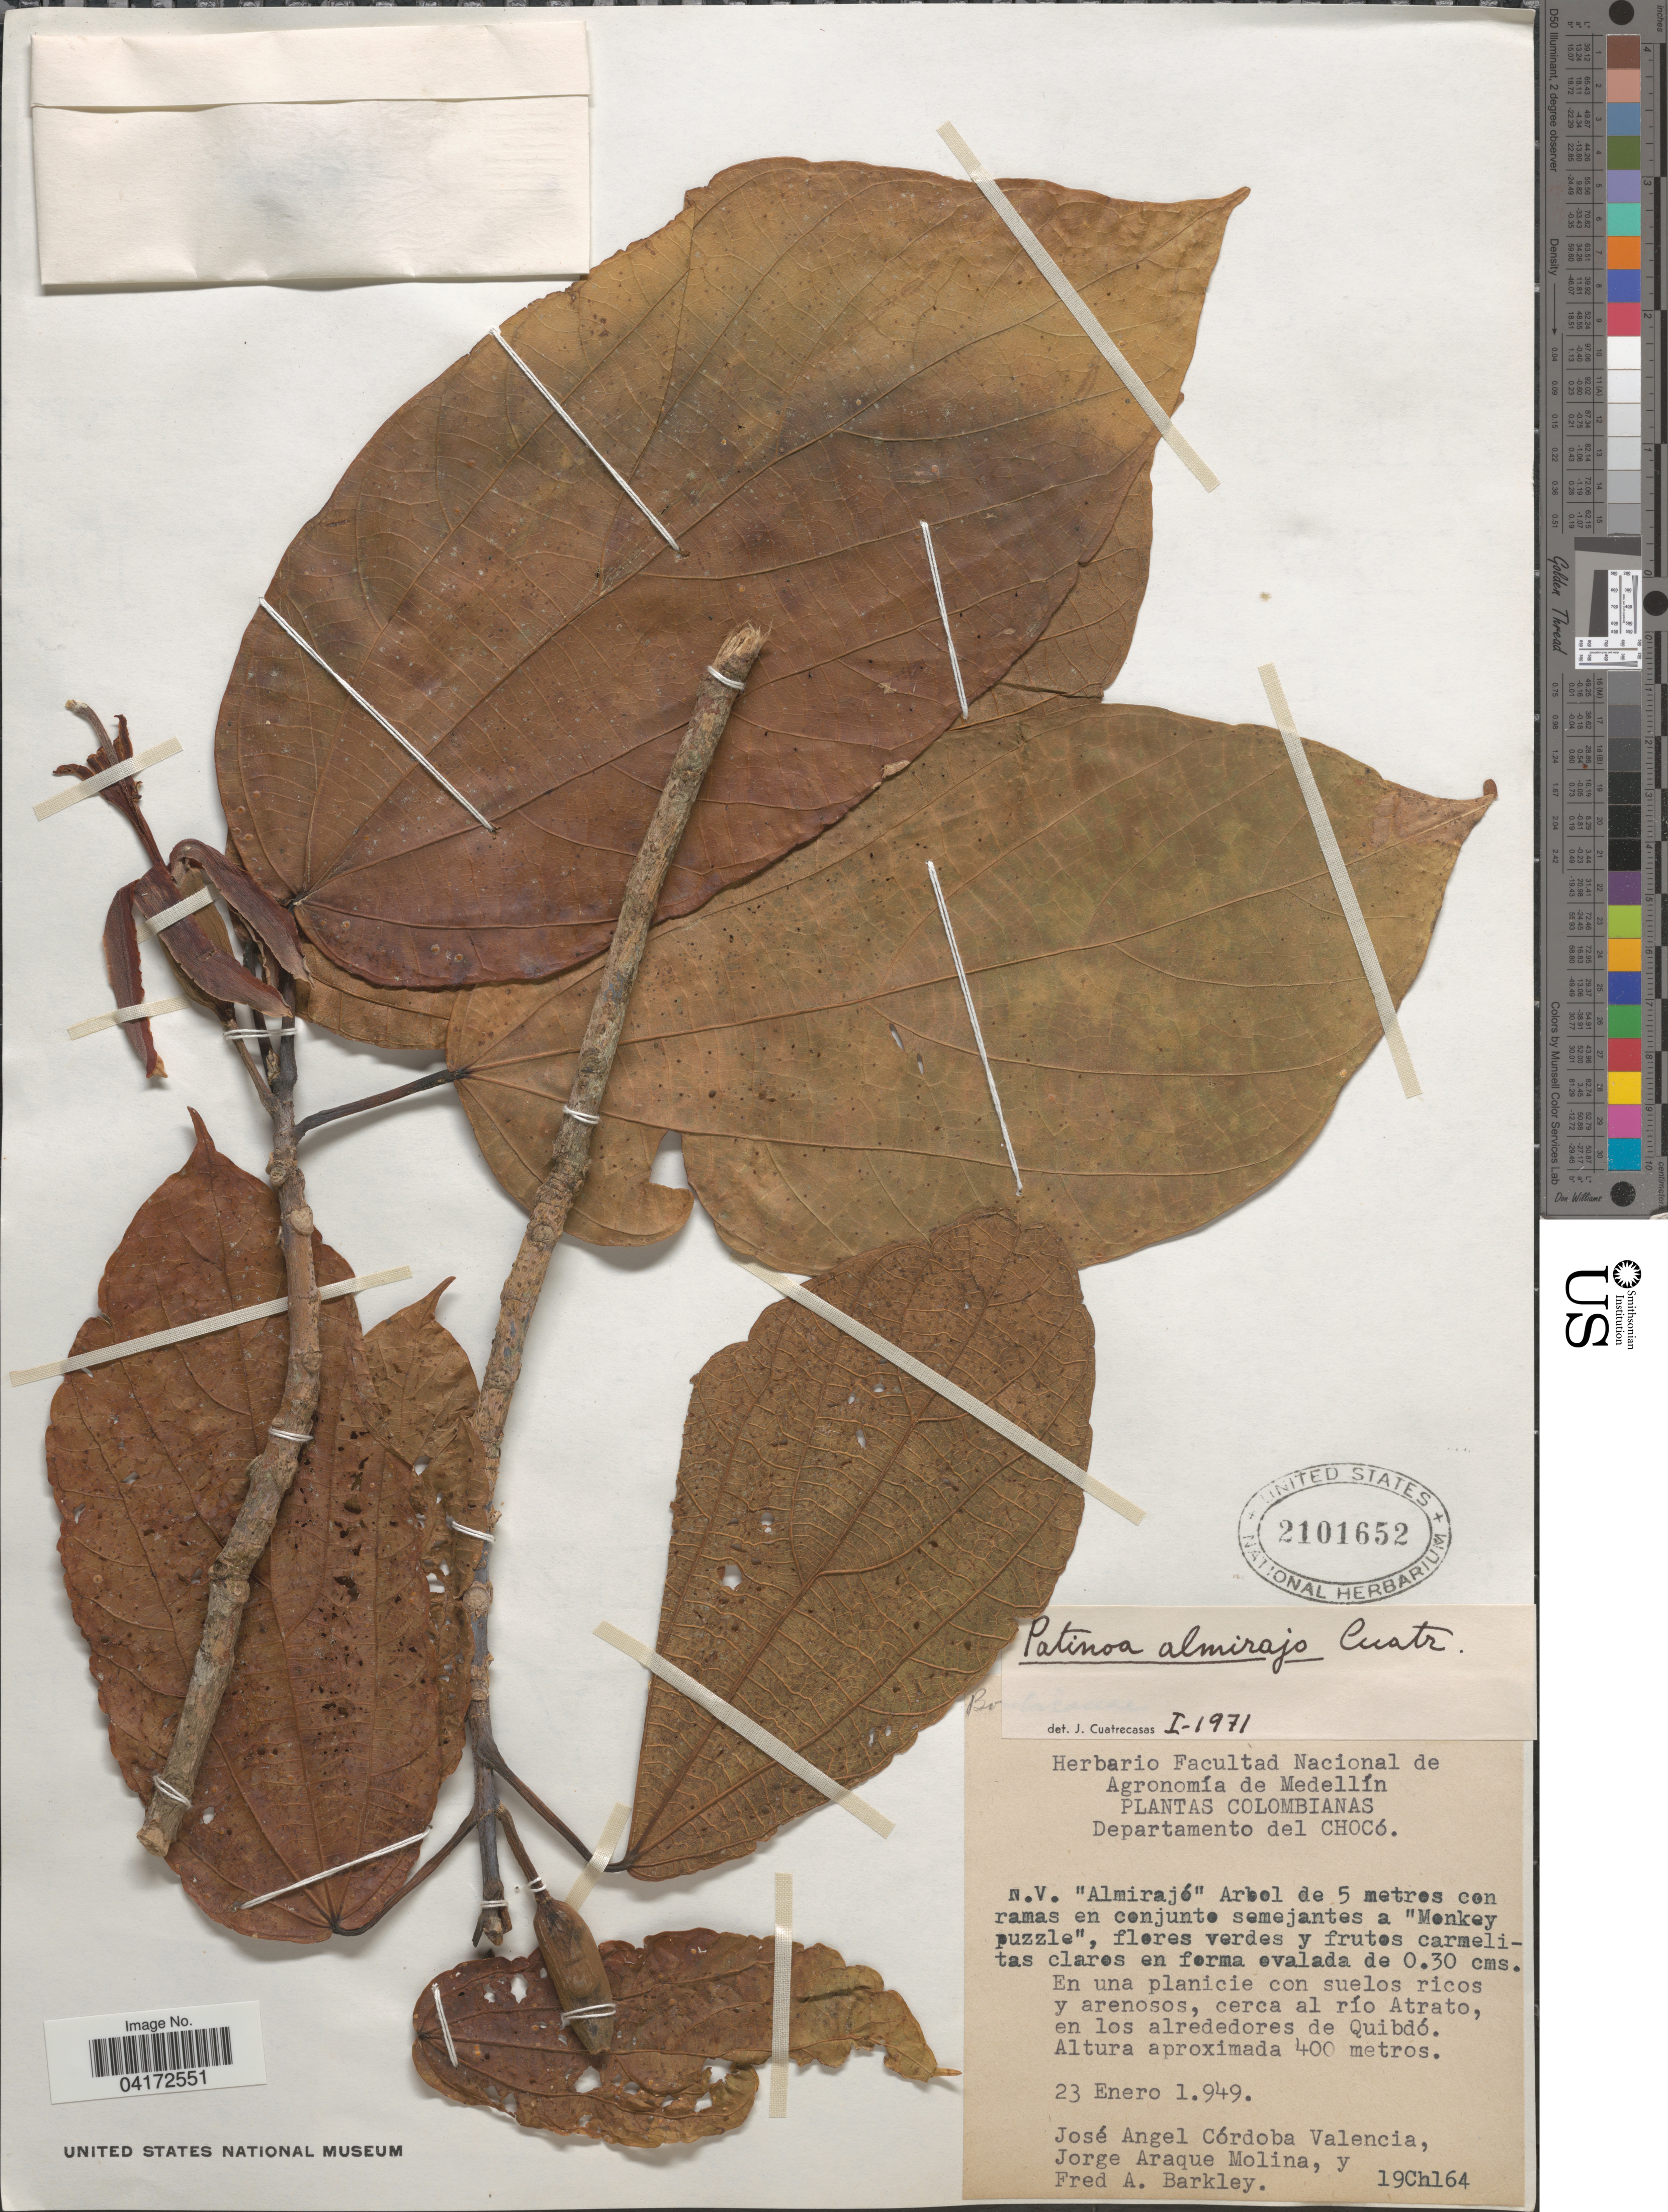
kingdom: Plantae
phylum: Tracheophyta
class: Magnoliopsida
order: Malvales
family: Malvaceae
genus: Patinoa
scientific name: Patinoa almirajo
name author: Cuatrec.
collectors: J. Córdoba Valencia, J. Araque Molina & F. A. Barkley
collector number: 19Ch164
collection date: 1949-01-23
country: Colombia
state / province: Chocó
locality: Colombianas. Departamento del Chocó. En una planicie con suelos ricos y arenosos, cerca al río Atrato, en los alrededores de Quibdó.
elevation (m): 400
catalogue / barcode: US 2101652